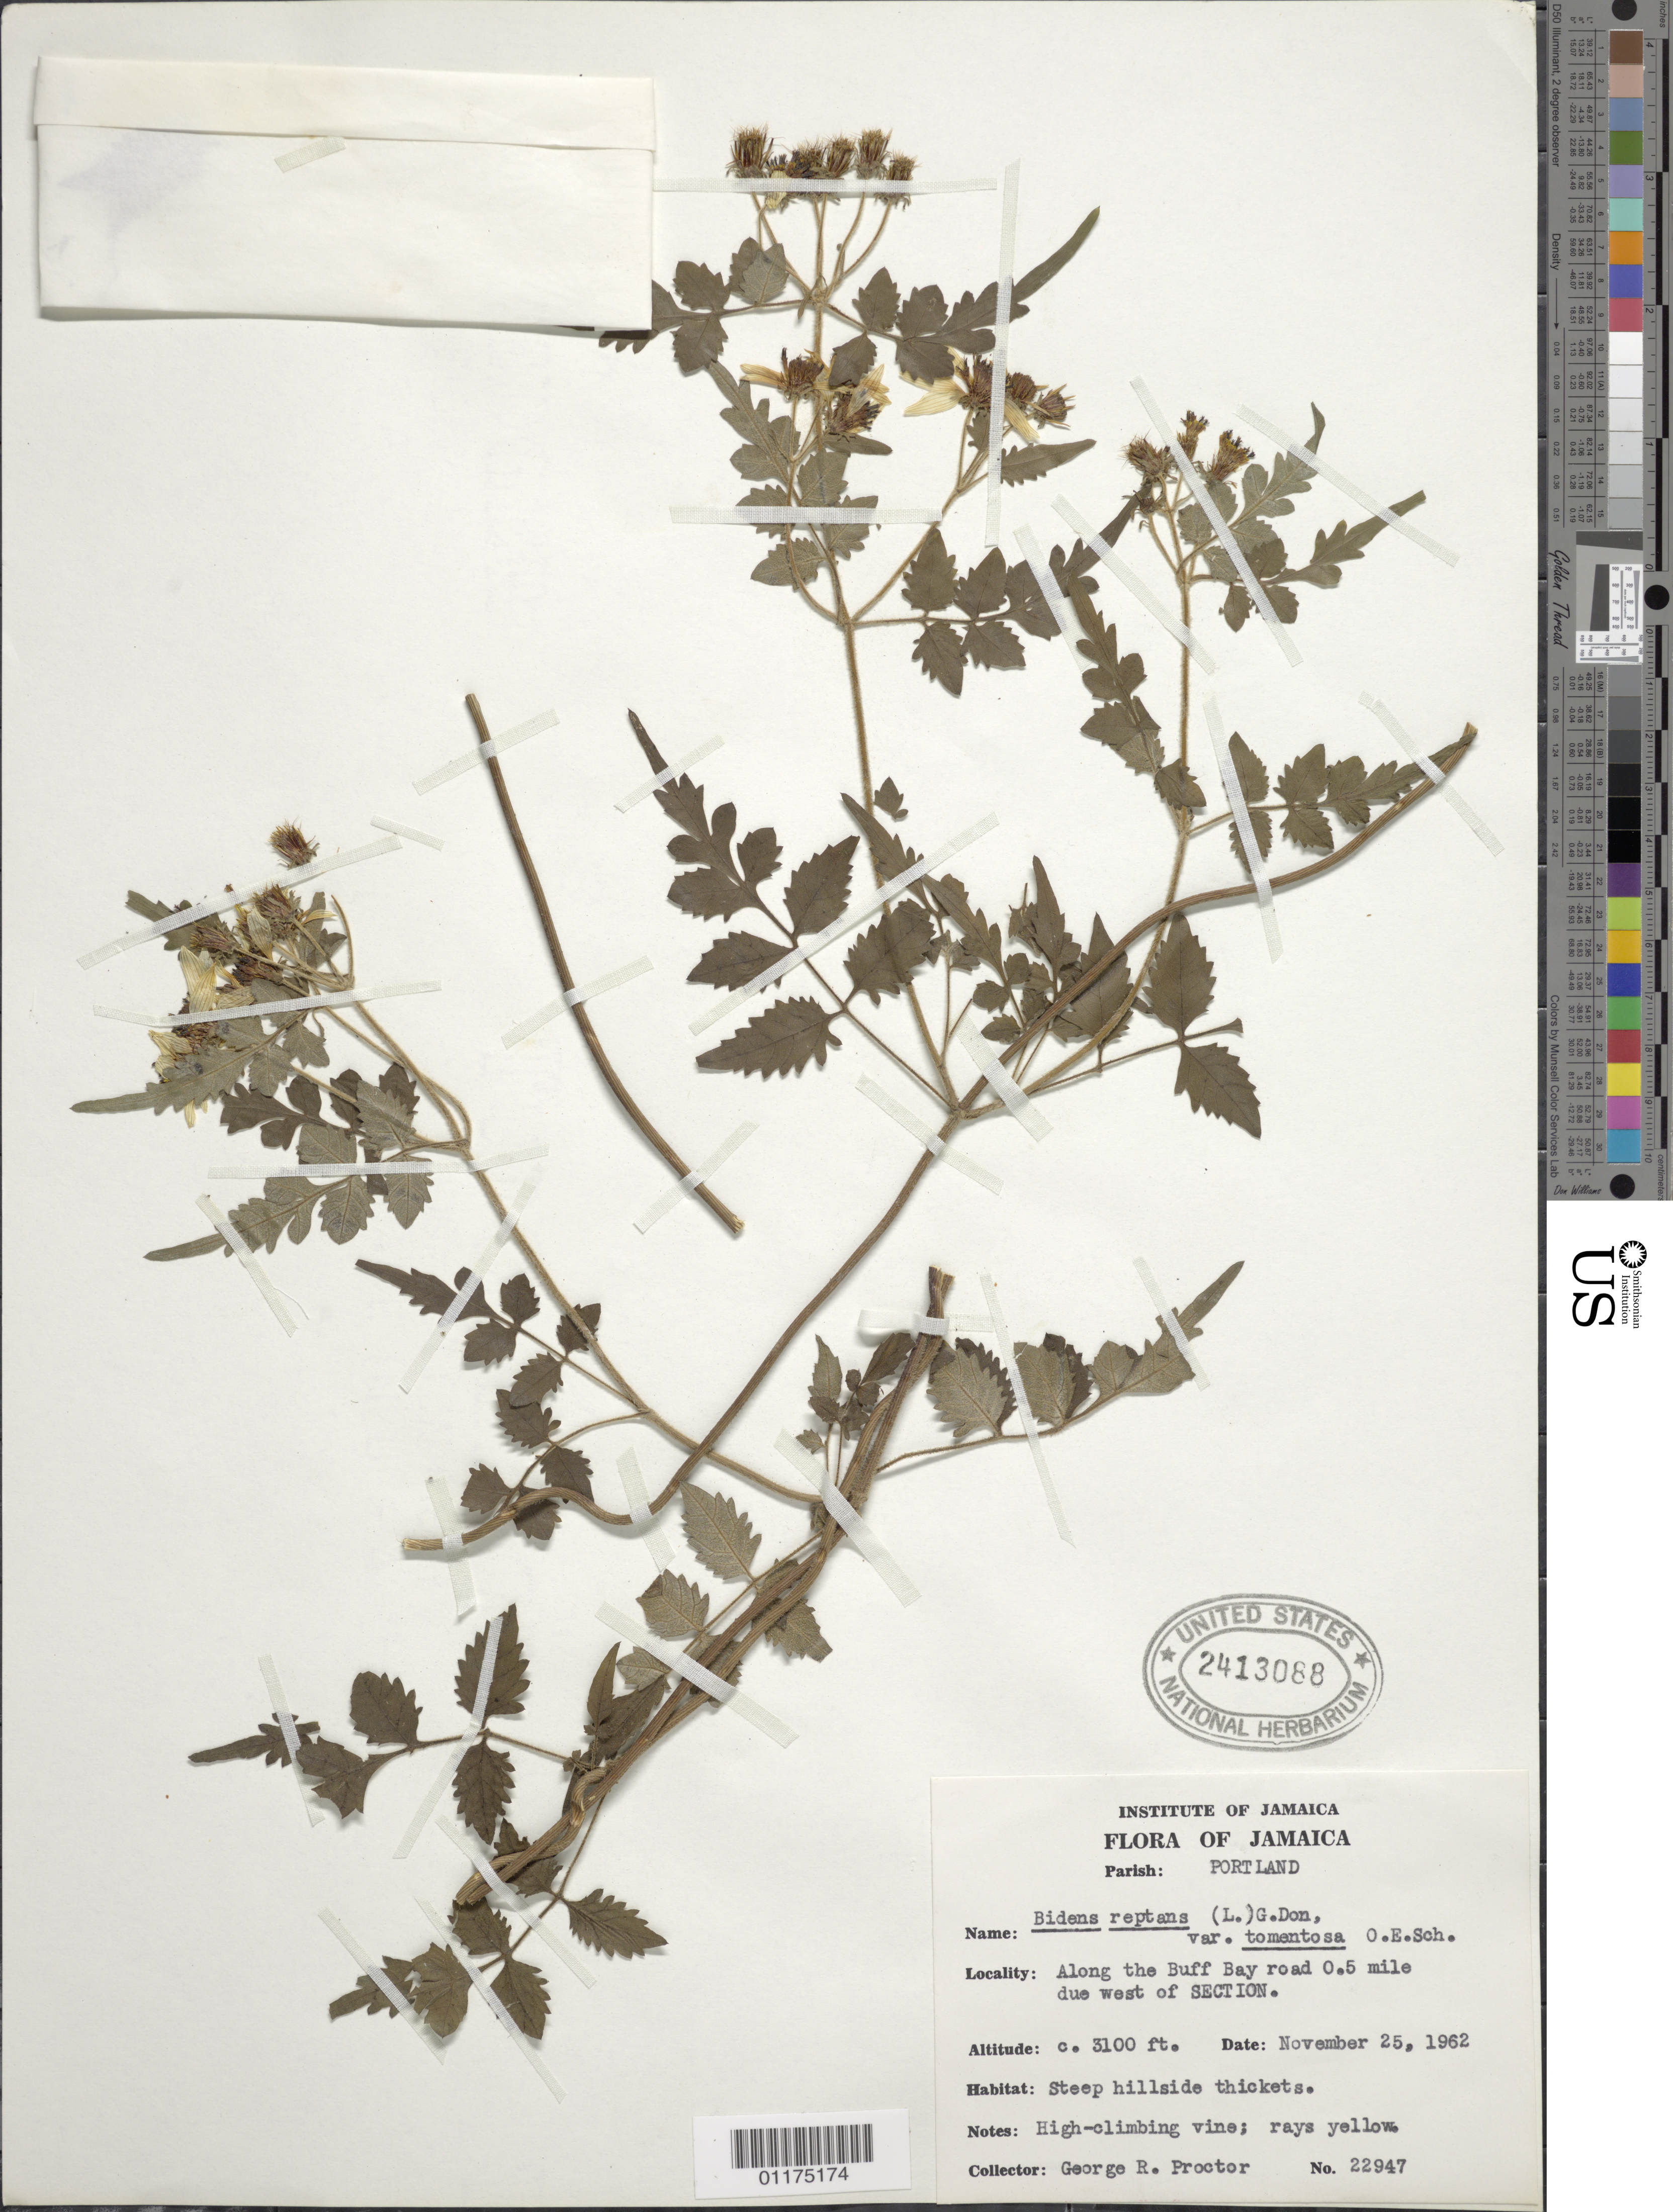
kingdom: Plantae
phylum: Tracheophyta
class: Magnoliopsida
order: Asterales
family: Asteraceae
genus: Bidens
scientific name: Bidens reptans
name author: (L.) G. Don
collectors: G. R. Proctor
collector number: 22947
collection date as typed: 25 Nov 1962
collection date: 1962-11-25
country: Jamaica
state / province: Portland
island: Jamaica I.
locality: Along the Buff Bay road 0.5 mile due west of Section.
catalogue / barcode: US 2413088